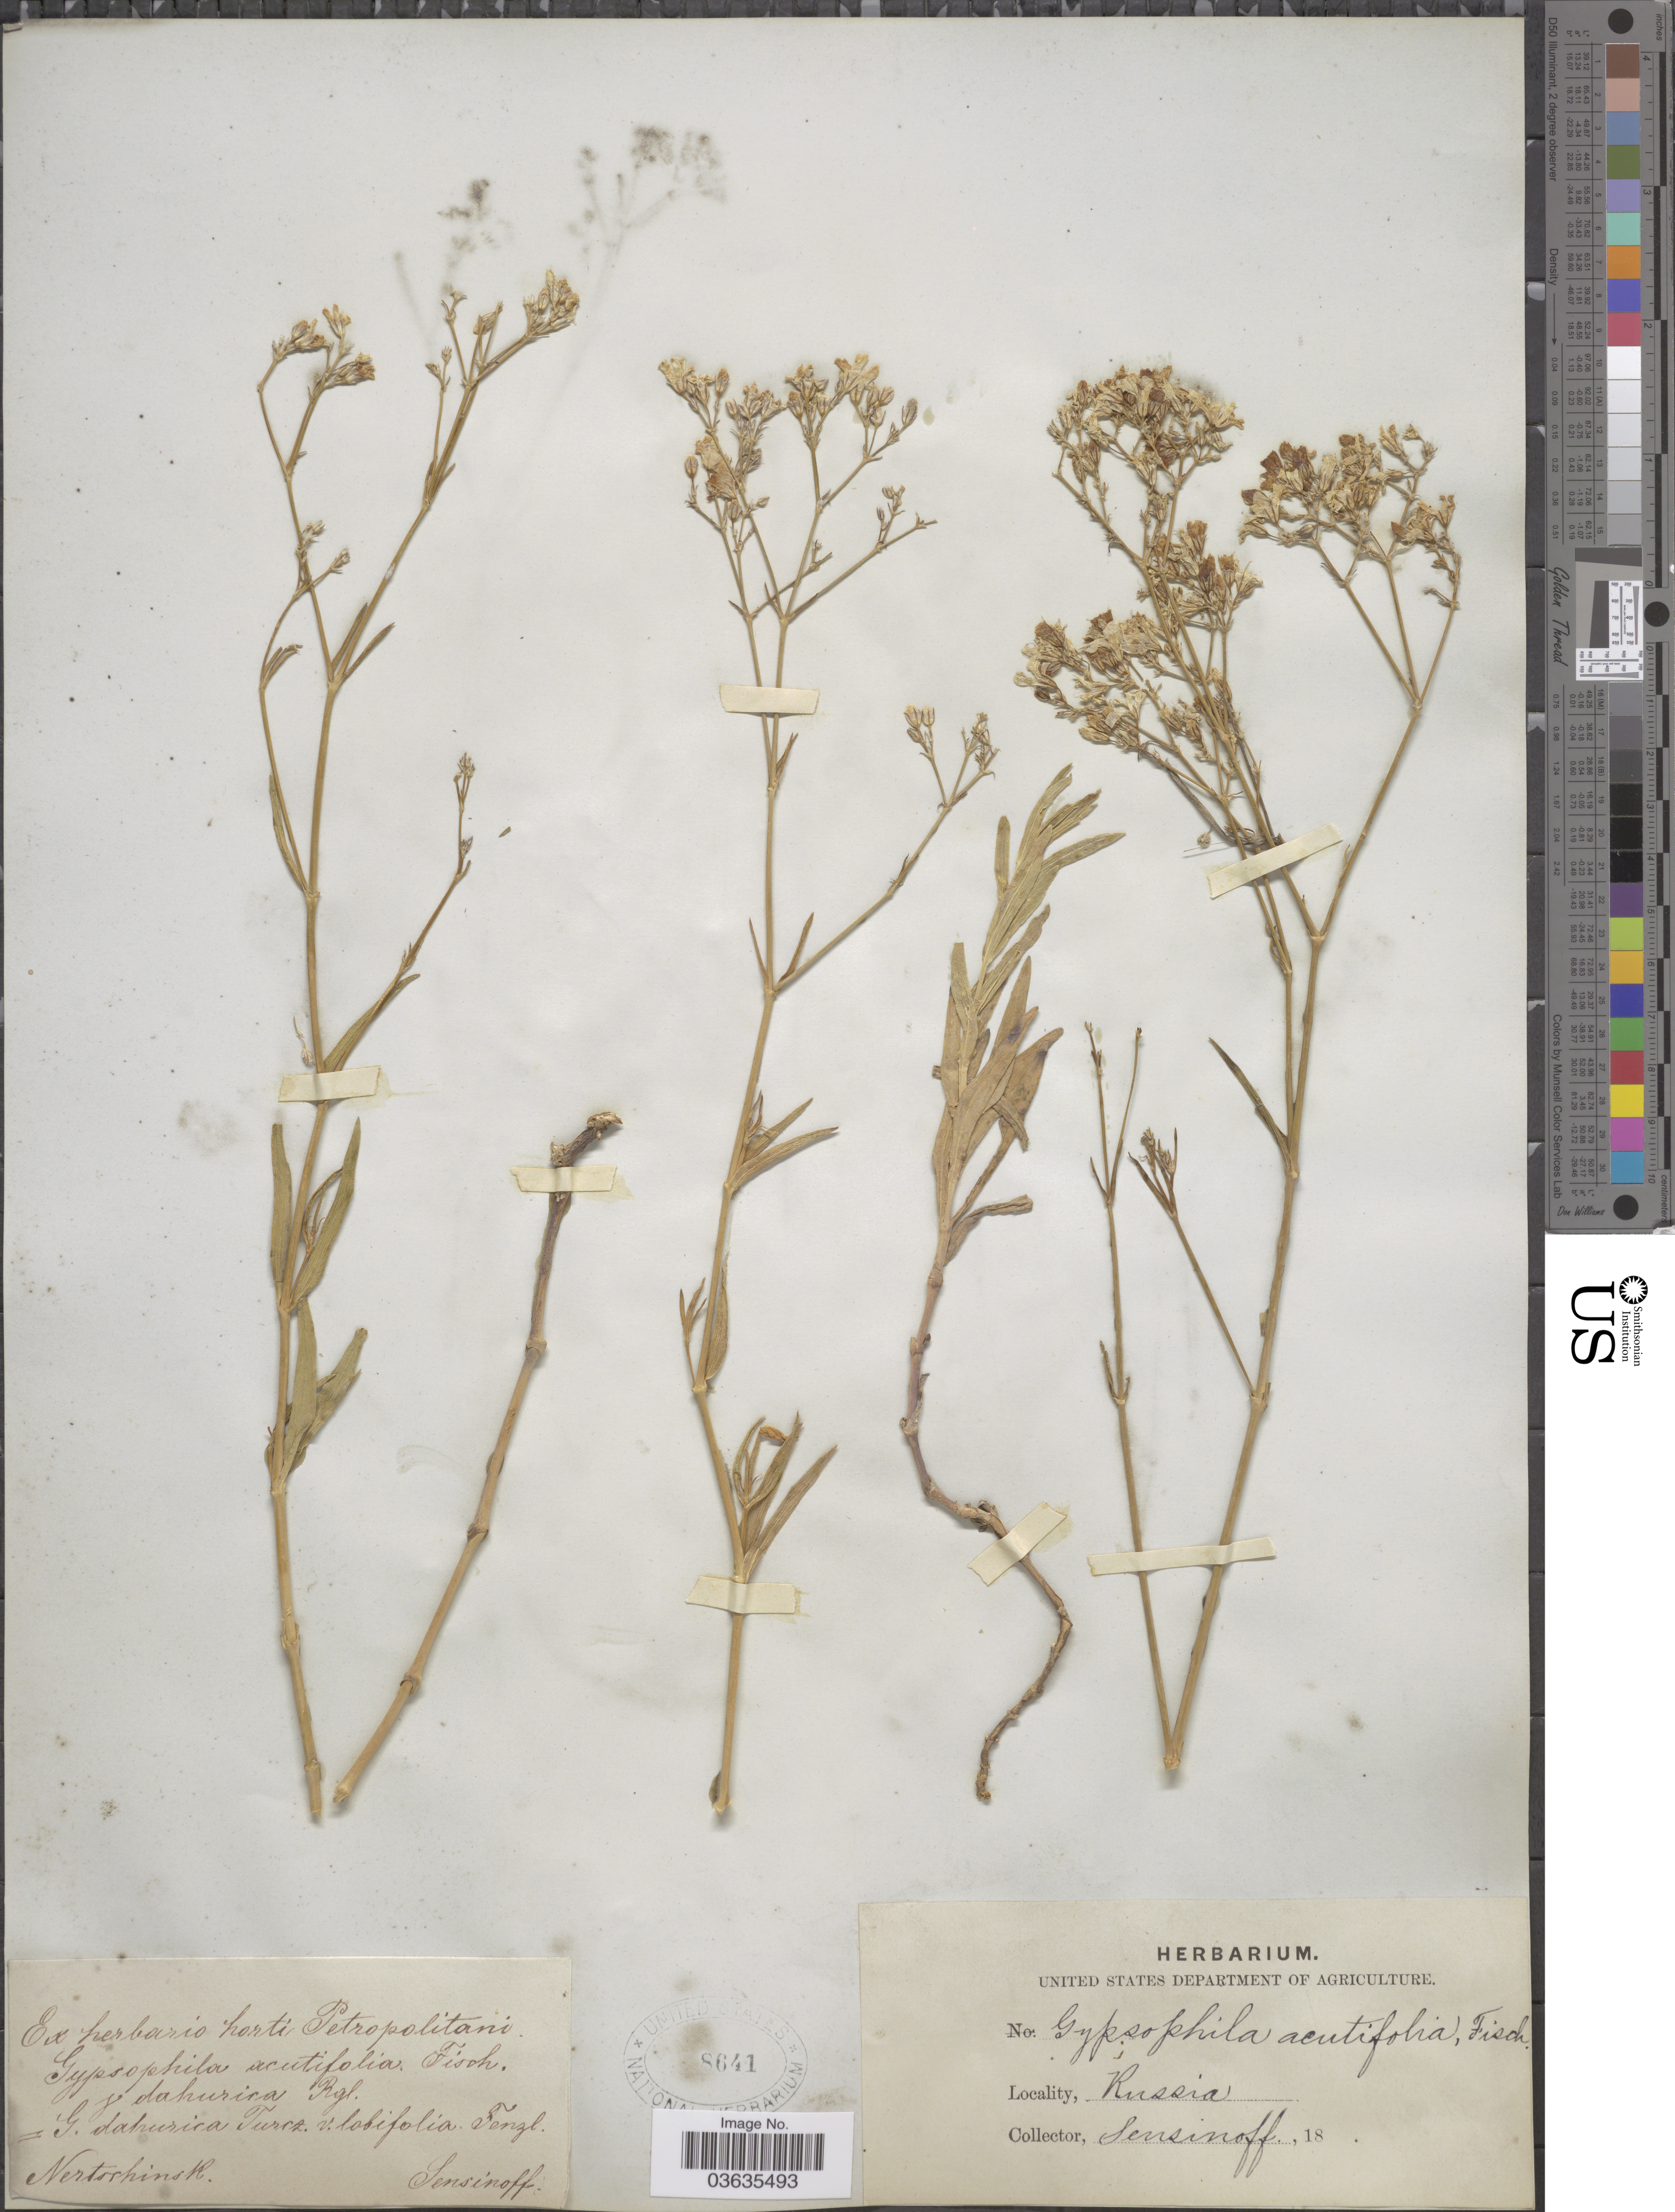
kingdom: Plantae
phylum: Tracheophyta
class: Magnoliopsida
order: Caryophyllales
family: Caryophyllaceae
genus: Gypsophila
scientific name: Gypsophila acutifolia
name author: Steven ex Spreng.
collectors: Sensinoff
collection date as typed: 18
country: Russian Federation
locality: Russia. Nertochinsk.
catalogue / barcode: US 8641